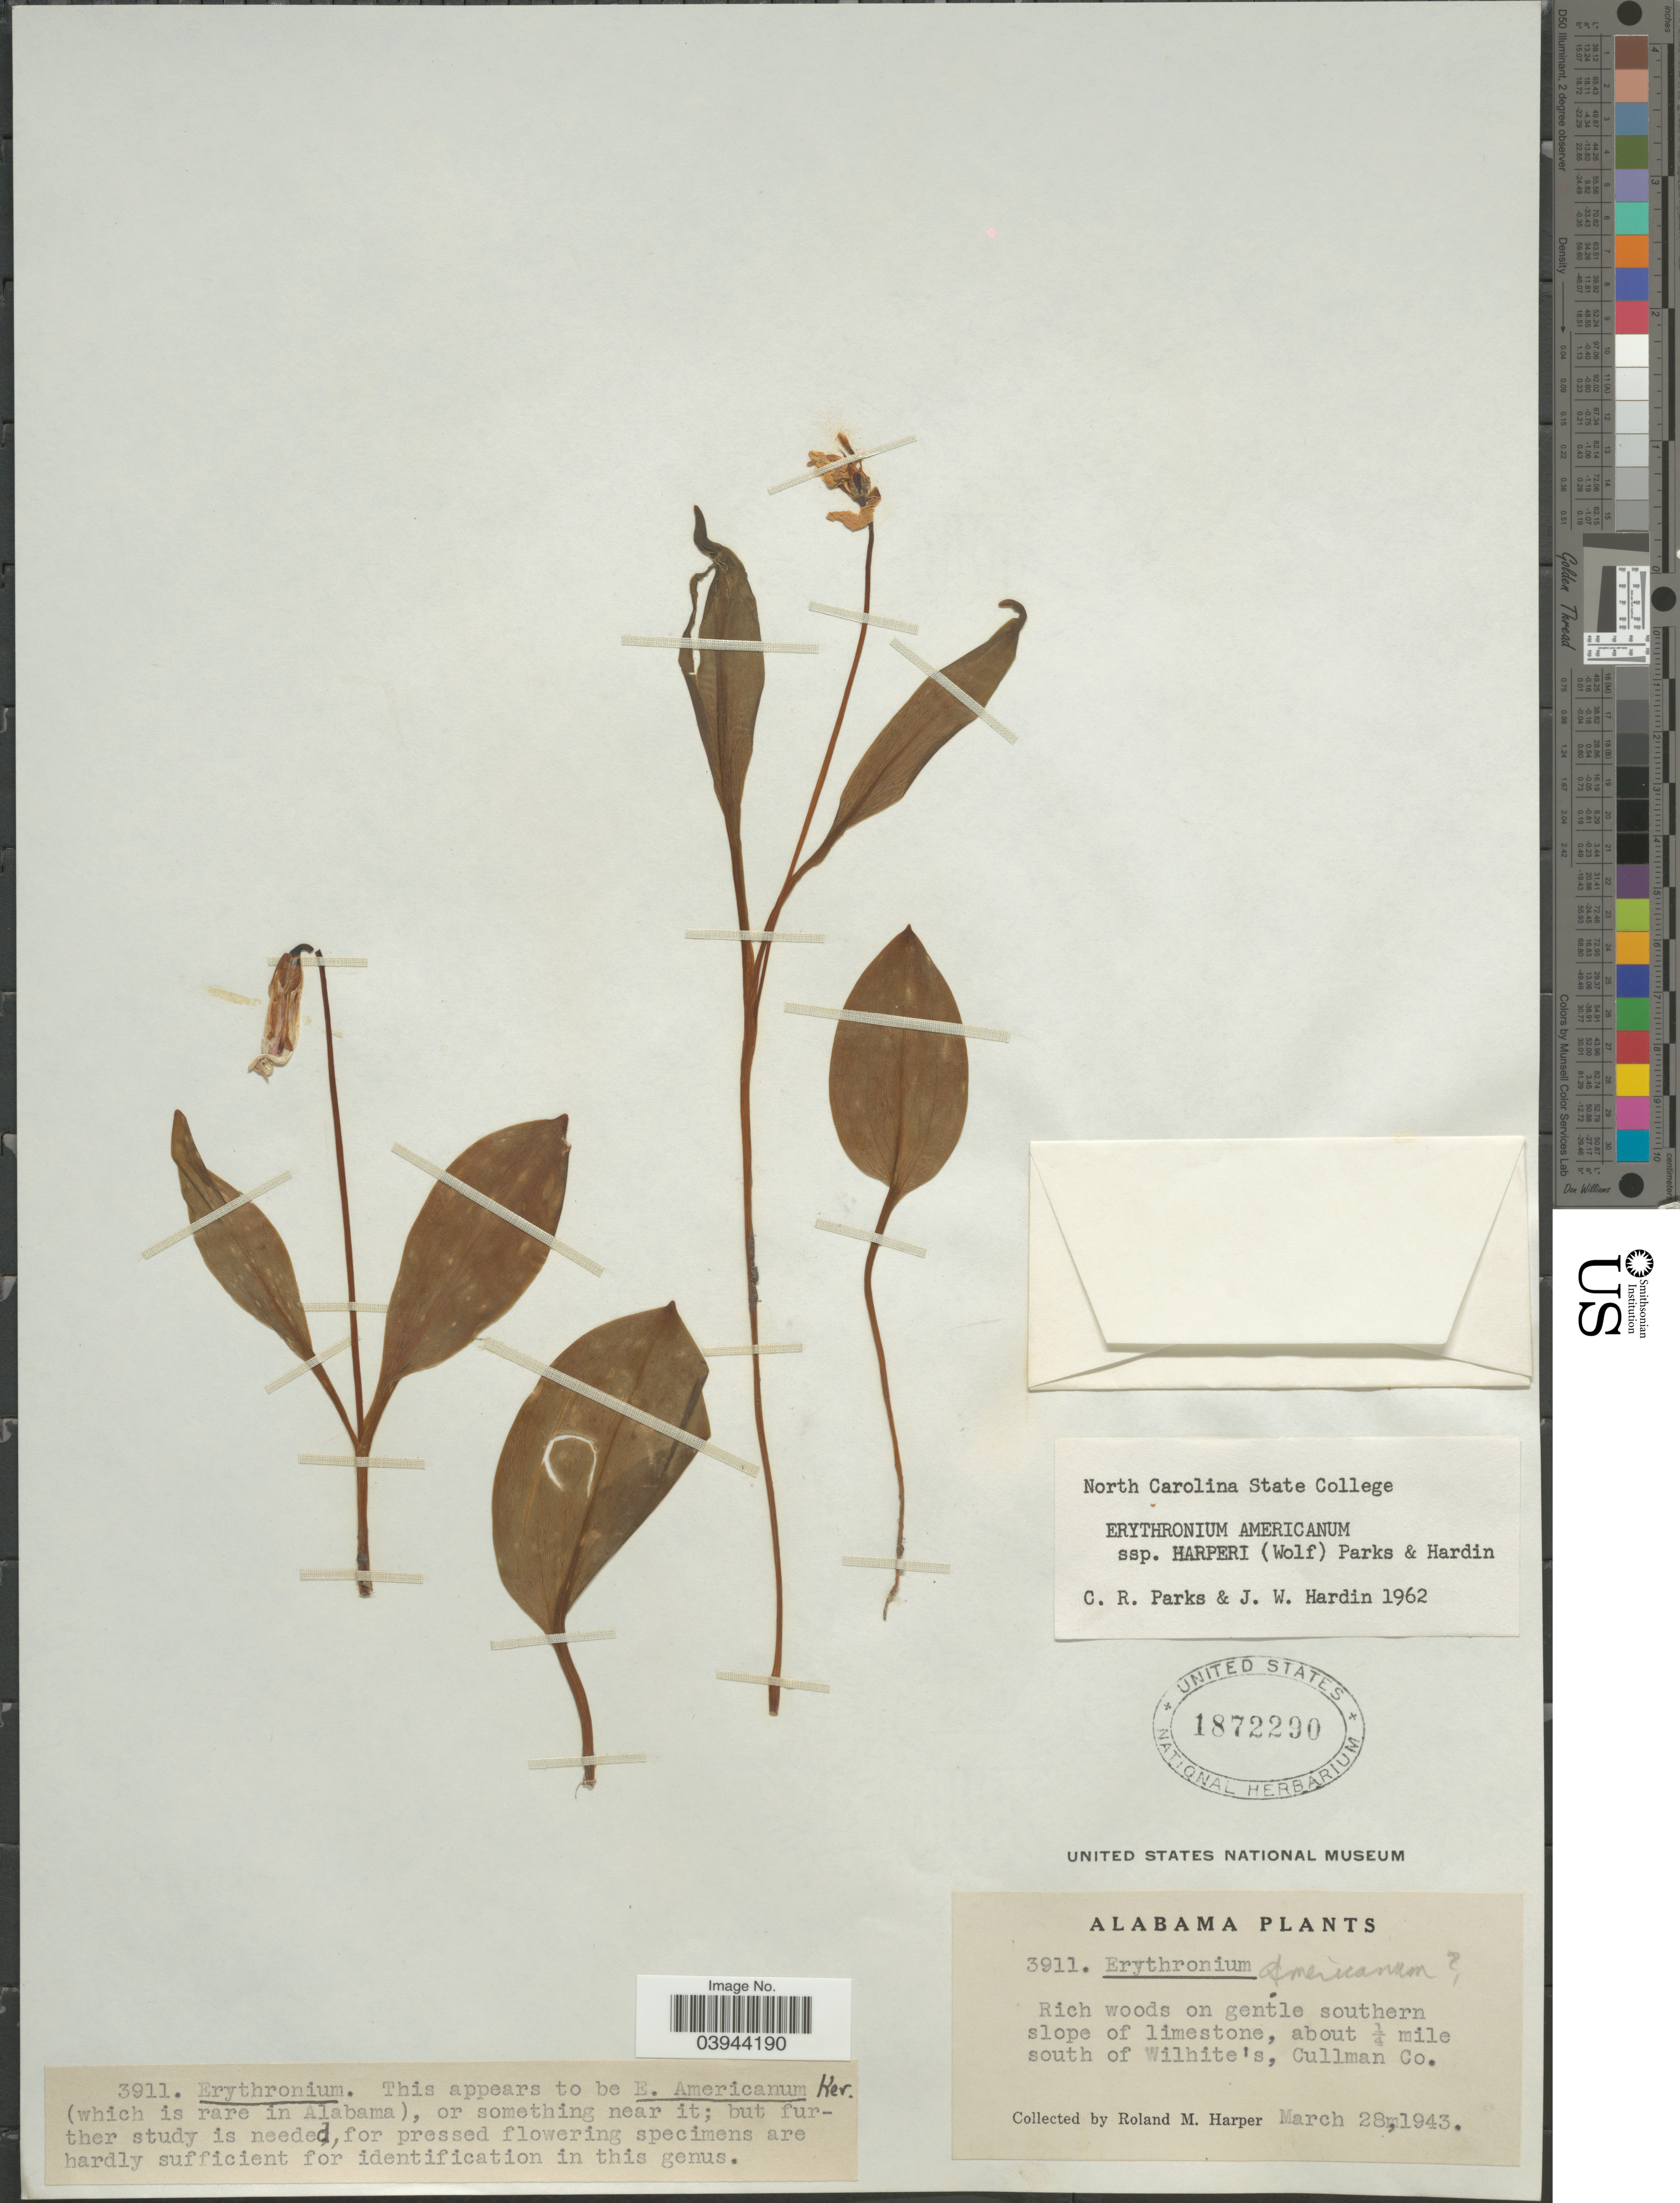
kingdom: Plantae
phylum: Tracheophyta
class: Liliopsida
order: Liliales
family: Liliaceae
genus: Erythronium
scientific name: Erythronium americanum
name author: Ker Gawl.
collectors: R. M. Harper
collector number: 3911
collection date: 1943-03-28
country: United States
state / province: Alabama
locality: Rich woods on gentle southern slope of limestone, about ¼ mile south of Wilhite's, Cullman Co.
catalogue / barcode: US 1872290